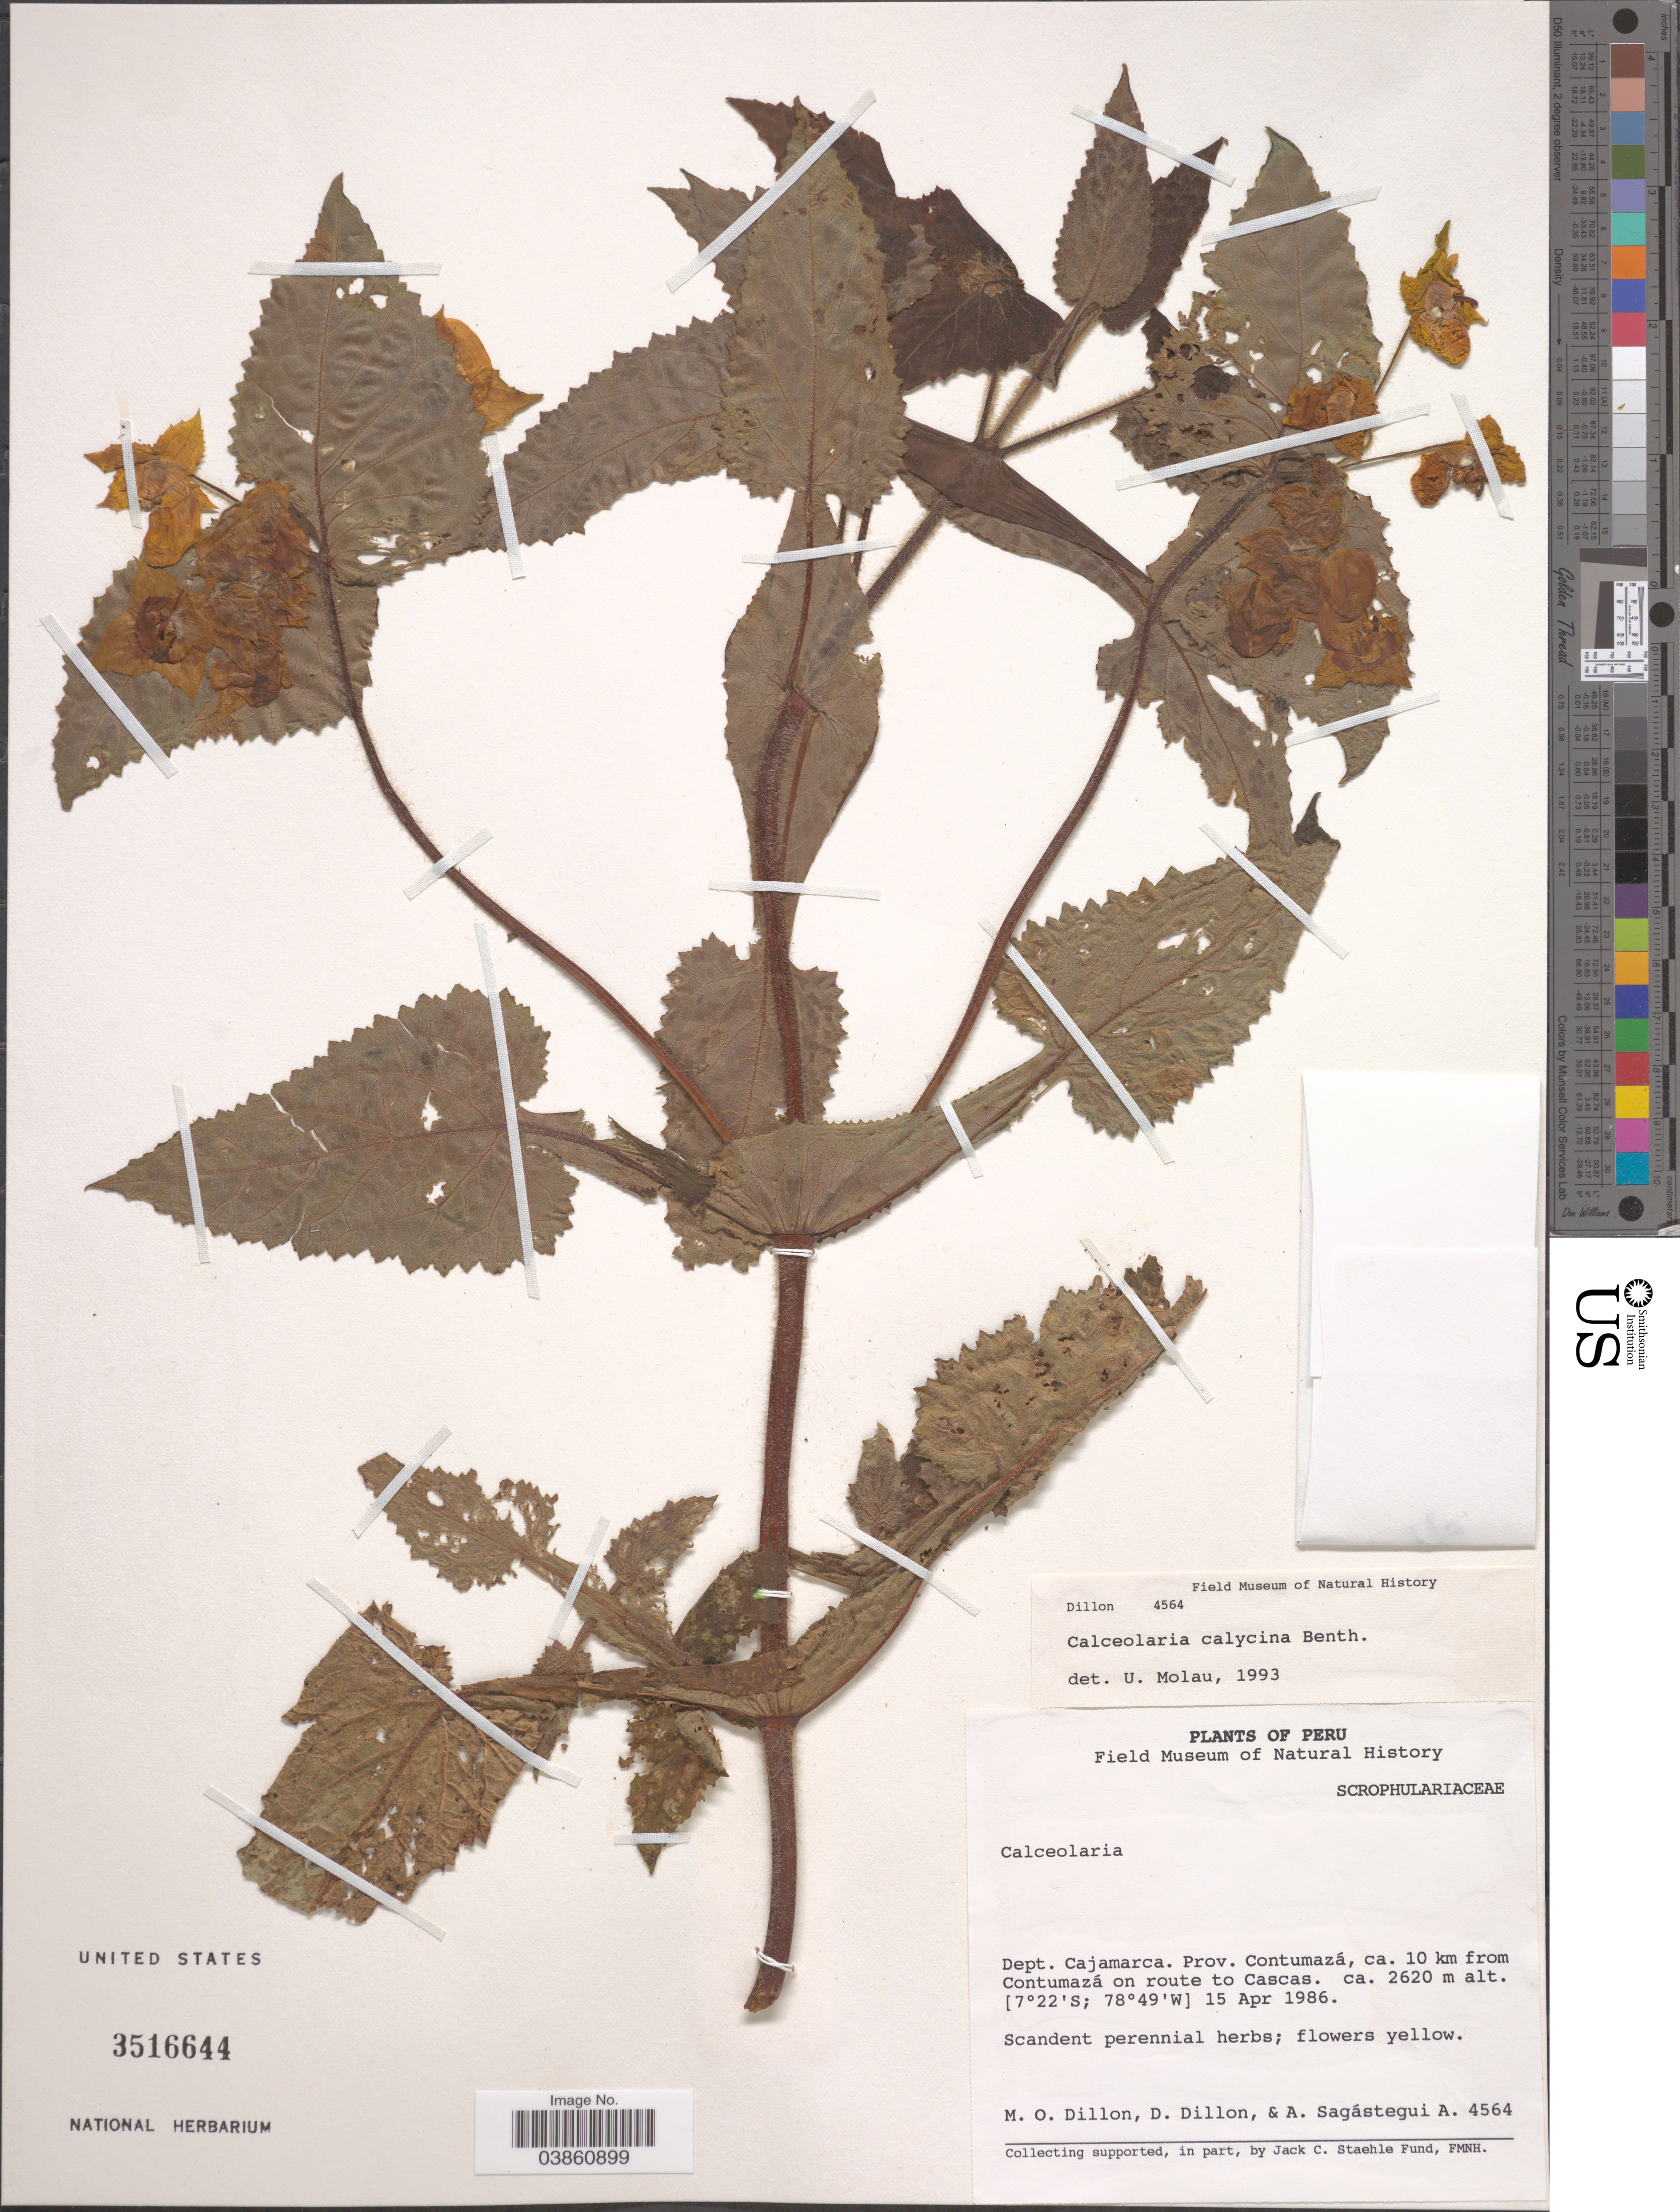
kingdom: Plantae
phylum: Tracheophyta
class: Magnoliopsida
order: Lamiales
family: Calceolariaceae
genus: Calceolaria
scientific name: Calceolaria calycina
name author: Benth.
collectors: M. O. Dillon, D. Dillon & A. Sagástegui A.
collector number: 4564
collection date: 1986-04-15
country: Peru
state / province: Cajamarca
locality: Dept. Cajamarca. Prov. Contumazá, ca. 10 km from Contumazá on route to Cascas.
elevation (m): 2620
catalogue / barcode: US 3516644